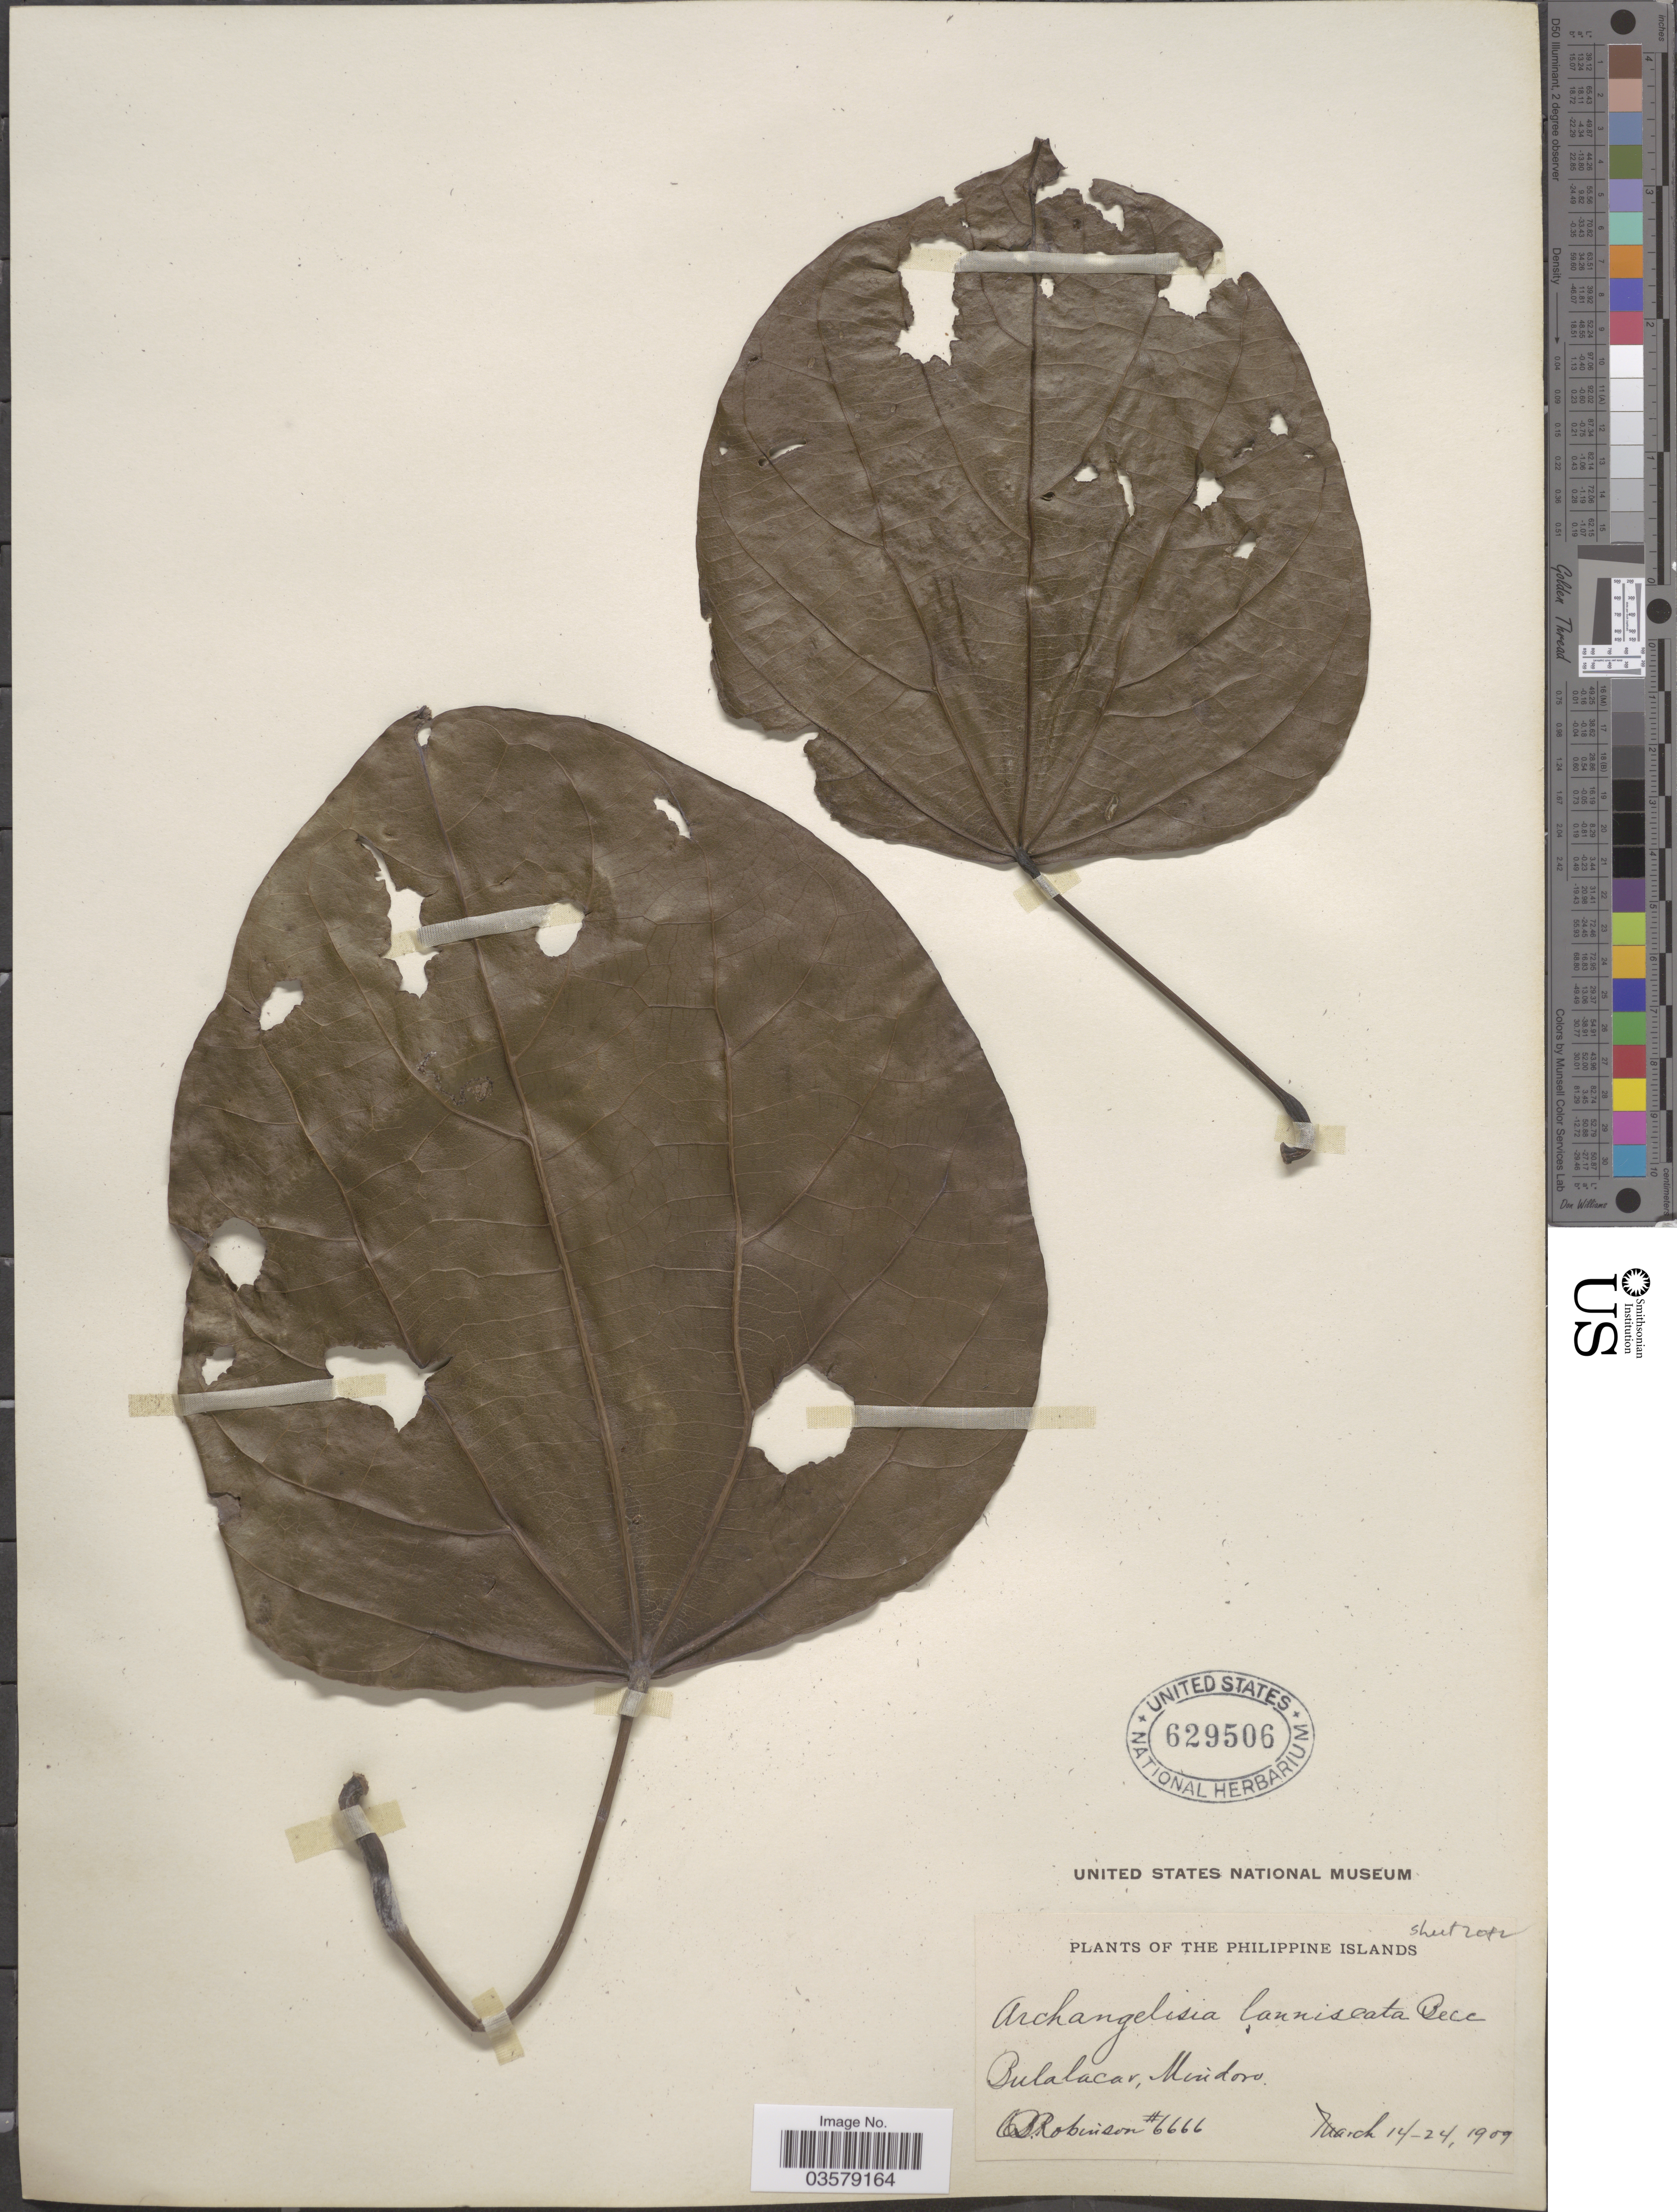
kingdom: Plantae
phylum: Tracheophyta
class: Magnoliopsida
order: Ranunculales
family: Menispermaceae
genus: Arcangelisia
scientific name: Arcangelisia flava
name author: (L.) Merr.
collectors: C. Robinson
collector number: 6666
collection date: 1909-03-14/1909-03-24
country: Philippines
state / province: Mimaropa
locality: The Philippine Islands. Bulalucar, Mindoro.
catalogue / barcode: US 629506